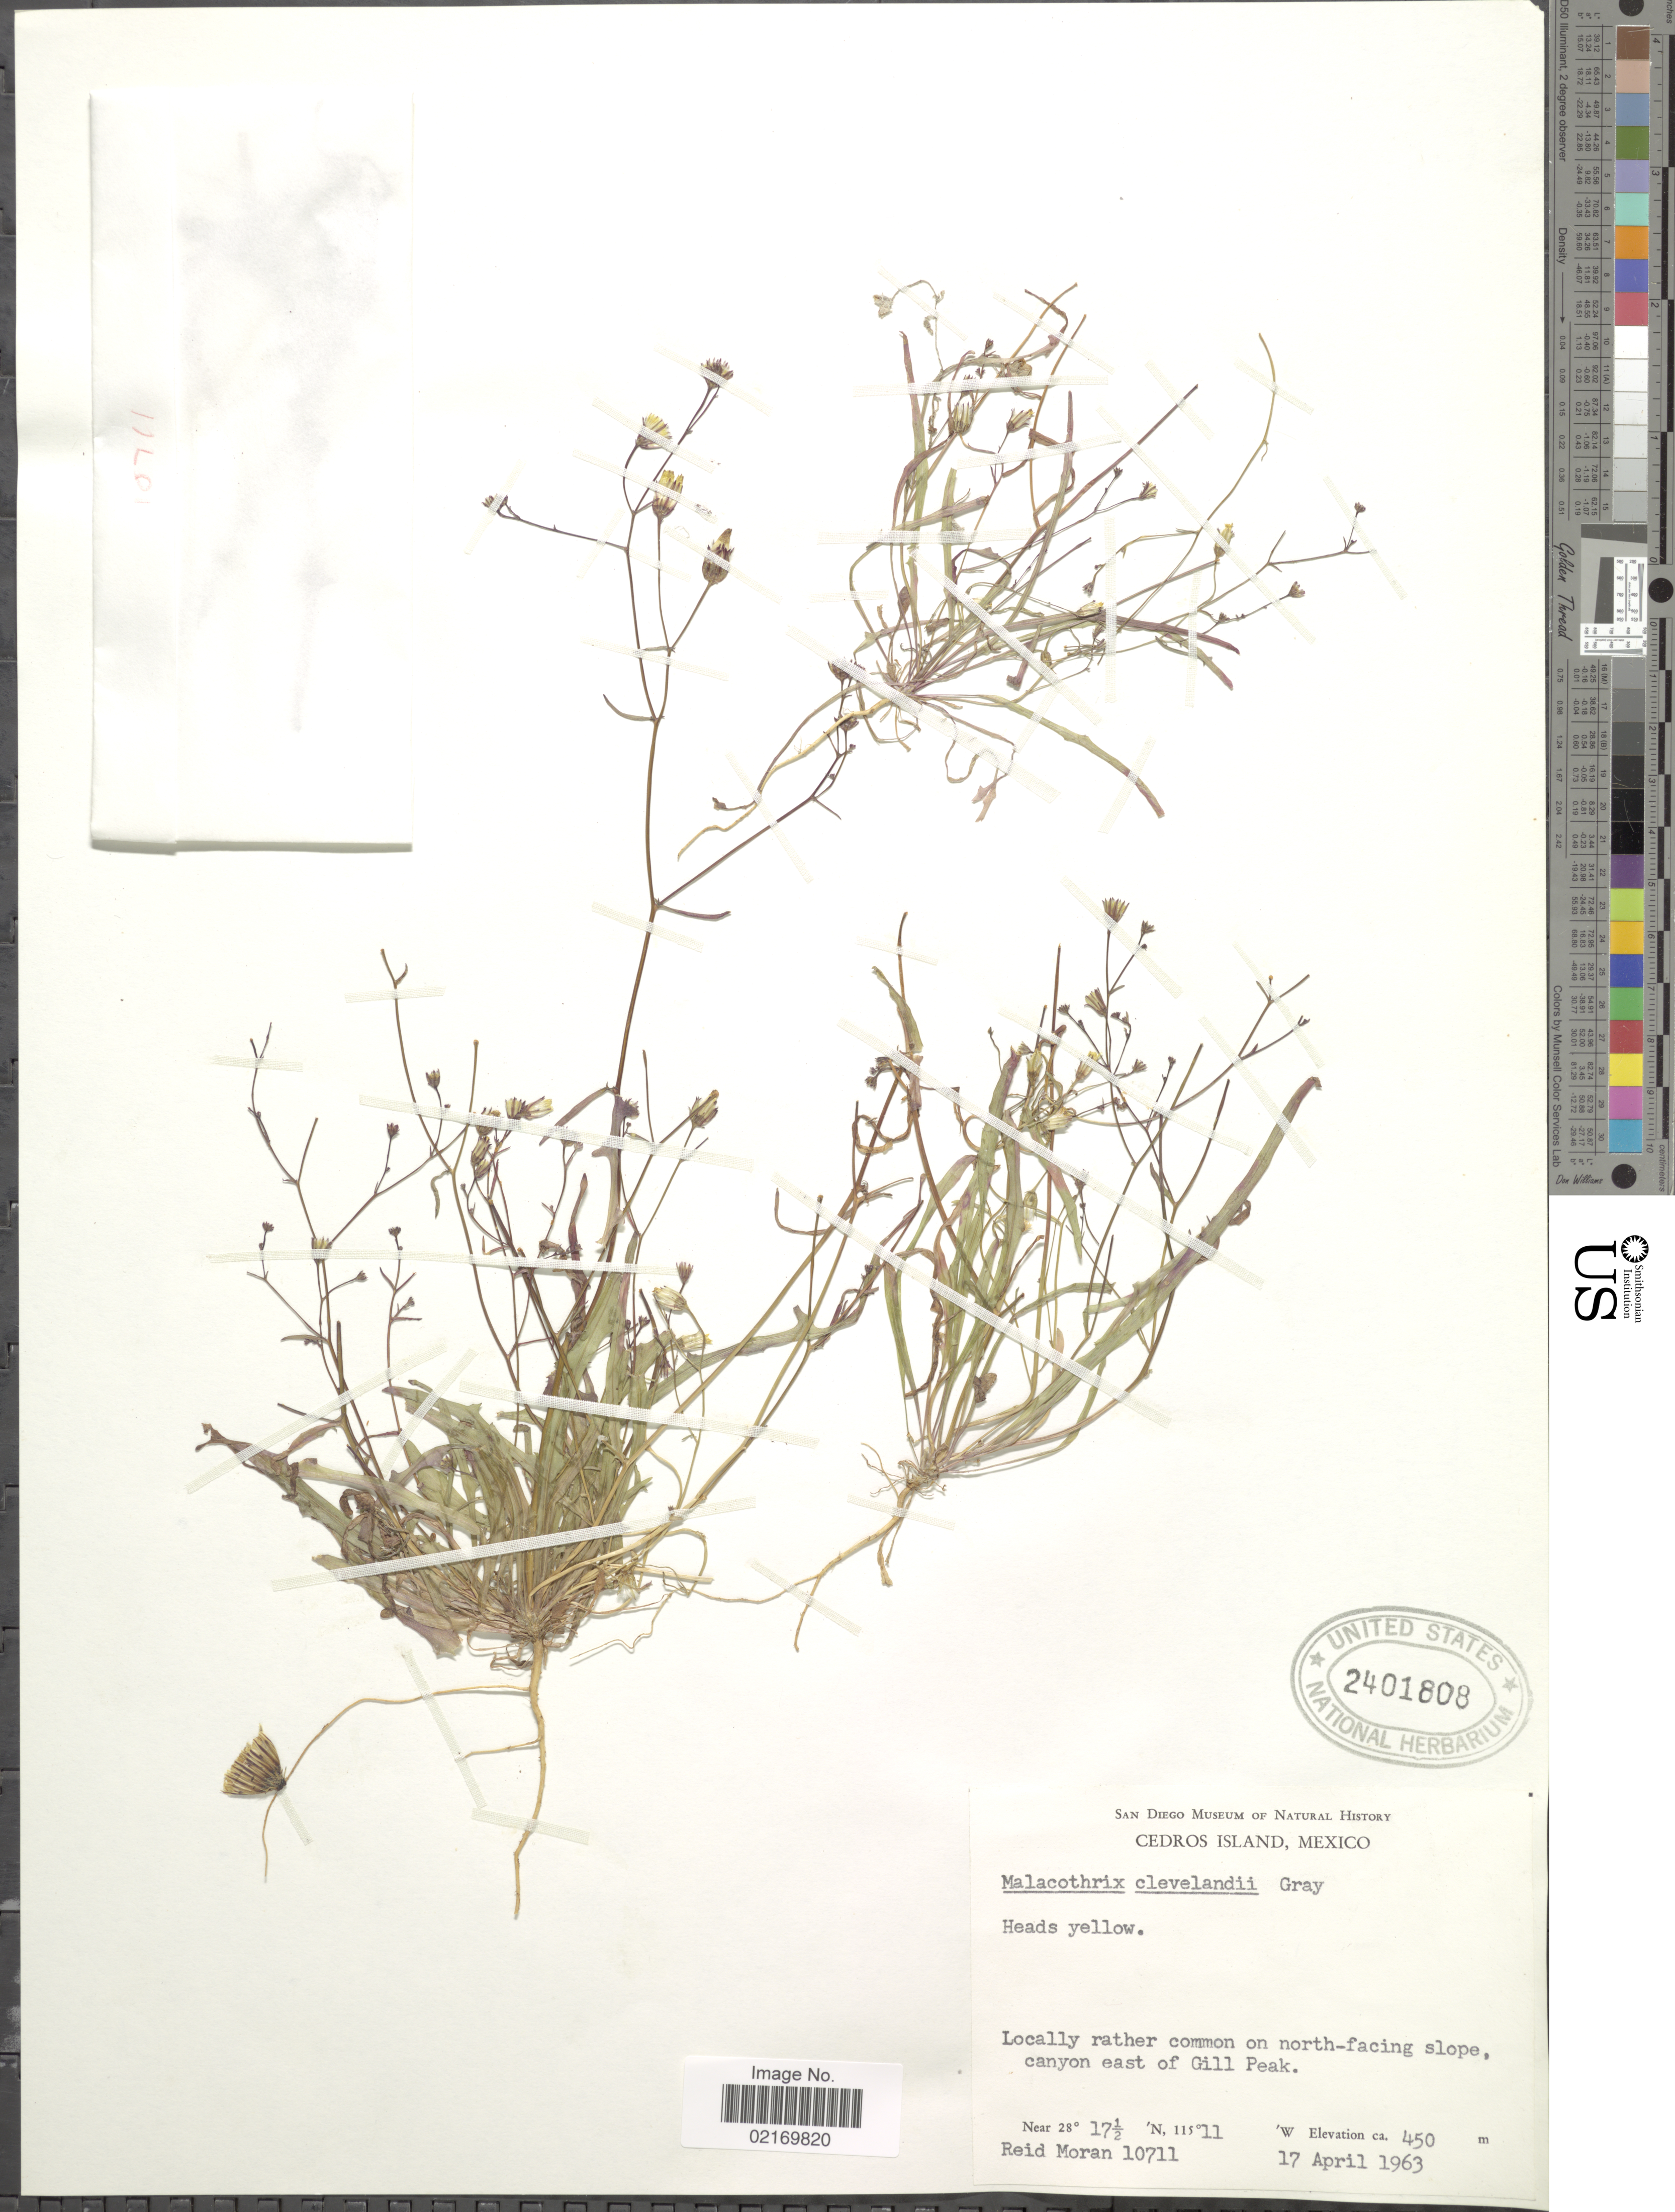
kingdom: Plantae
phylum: Tracheophyta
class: Magnoliopsida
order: Asterales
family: Asteraceae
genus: Malacothrix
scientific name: Malacothrix clevelandii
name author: A. Gray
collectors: R. V. Moran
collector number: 10711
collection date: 1963-04-17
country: Mexico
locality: Cedros Island, Canyon east of Gill Peak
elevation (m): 450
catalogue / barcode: US 2401808